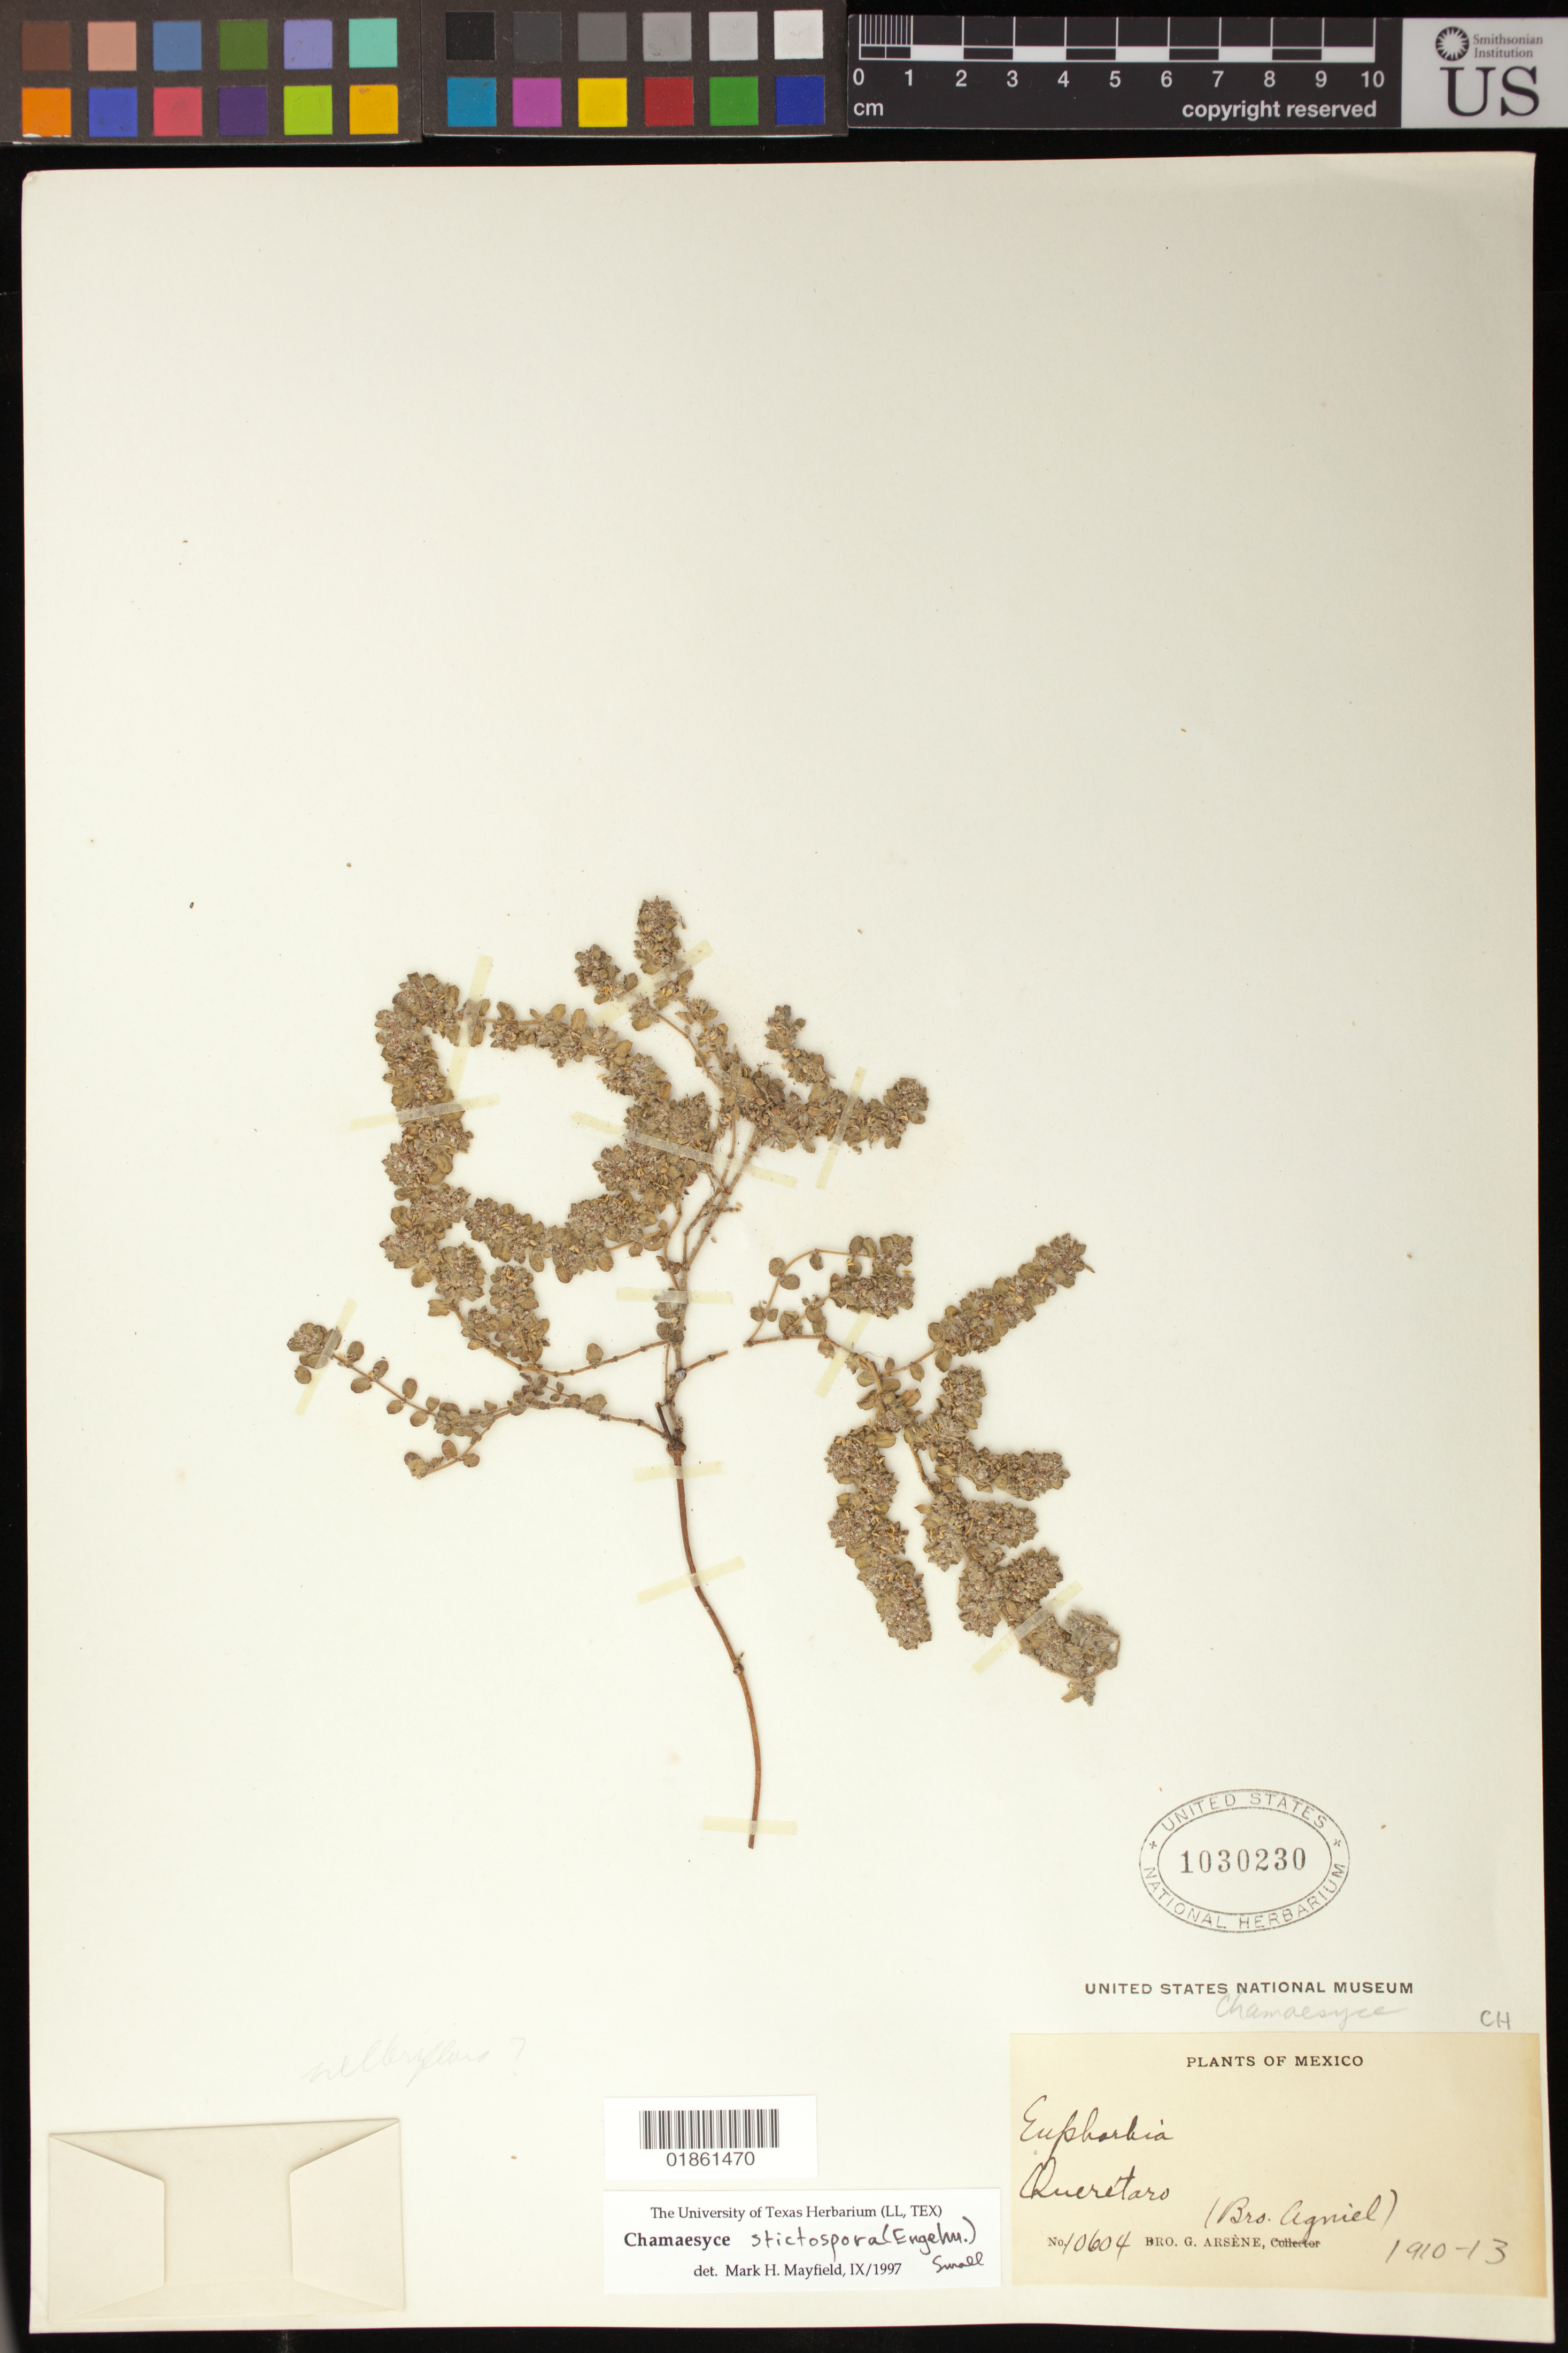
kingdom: Plantae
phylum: Tracheophyta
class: Magnoliopsida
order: Malpighiales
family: Euphorbiaceae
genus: Euphorbia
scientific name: Euphorbia stictospora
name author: Engelm.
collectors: Bro. G. Arsène & Bro. Agniel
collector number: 10604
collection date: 1910-01-03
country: Mexico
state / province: Querétaro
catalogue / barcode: US 1030230